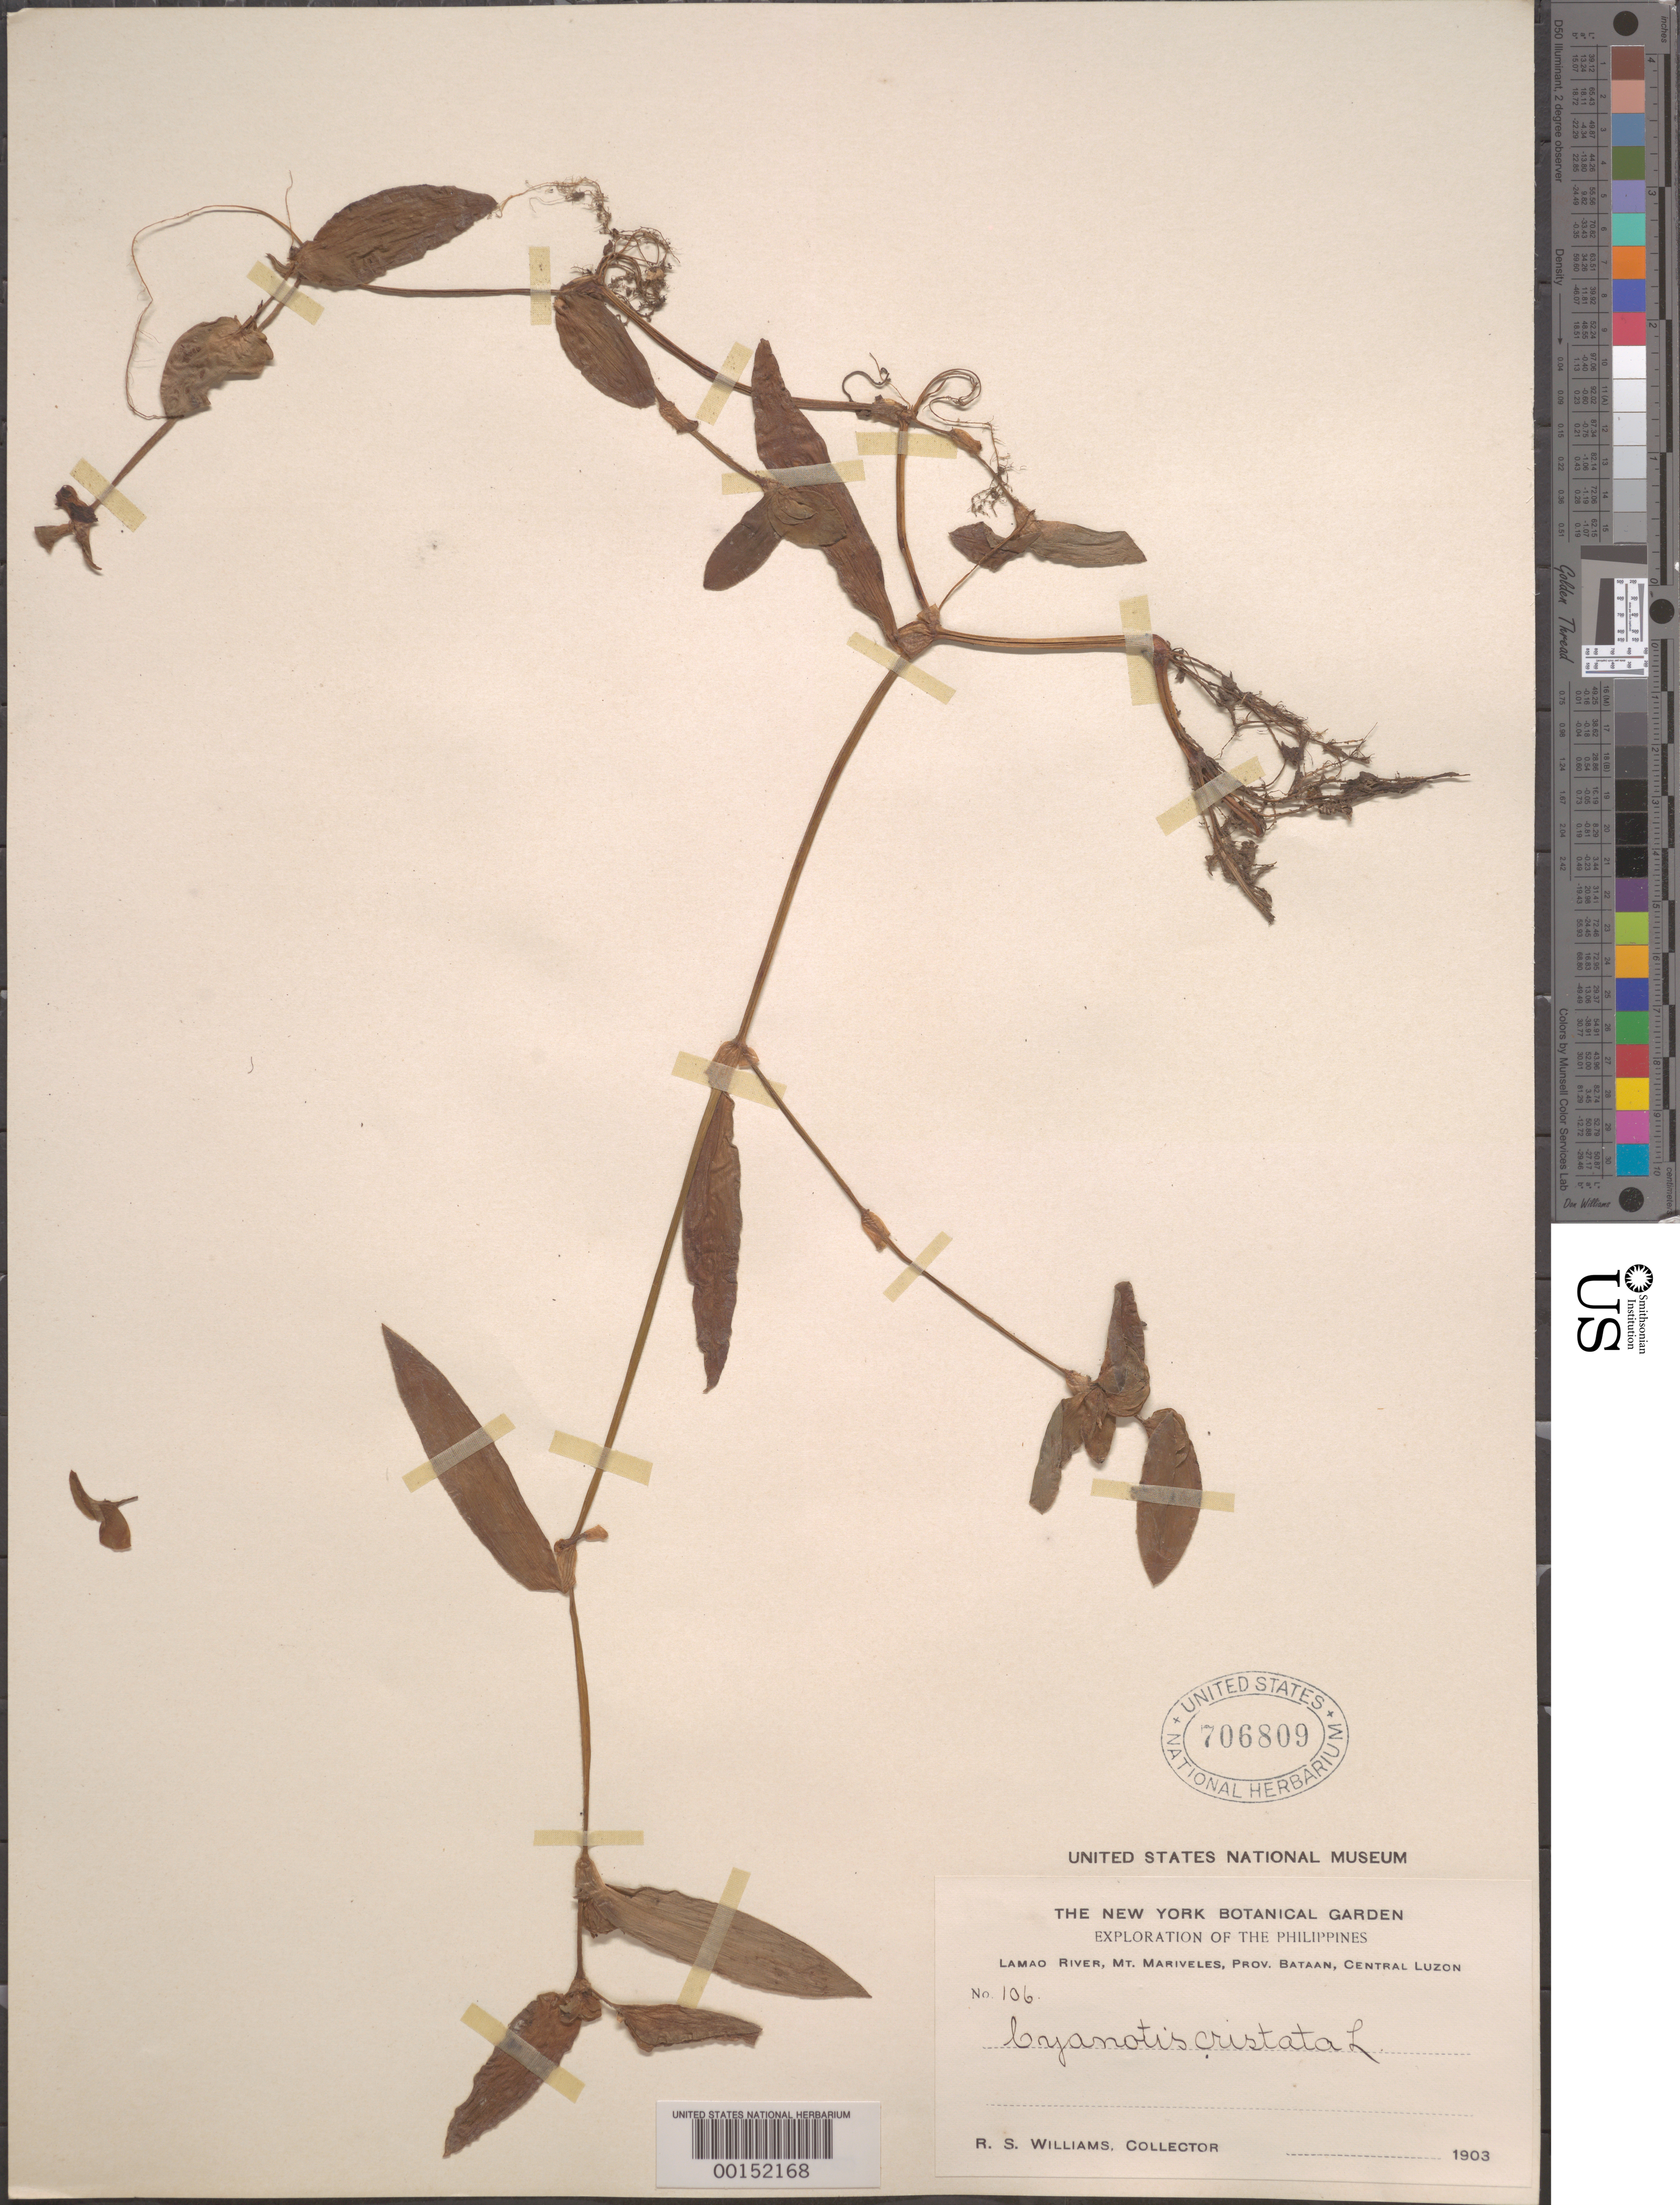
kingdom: Plantae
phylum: Tracheophyta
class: Liliopsida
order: Commelinales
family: Commelinaceae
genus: Cyanotis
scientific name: Cyanotis cristata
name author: (L.) D. Don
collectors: R. S. Williams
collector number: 106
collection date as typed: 1903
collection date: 1903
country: Philippines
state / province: Central Luzon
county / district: Bataan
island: Luzon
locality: Lamao River, Mt. Mariveles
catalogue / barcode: US 706809